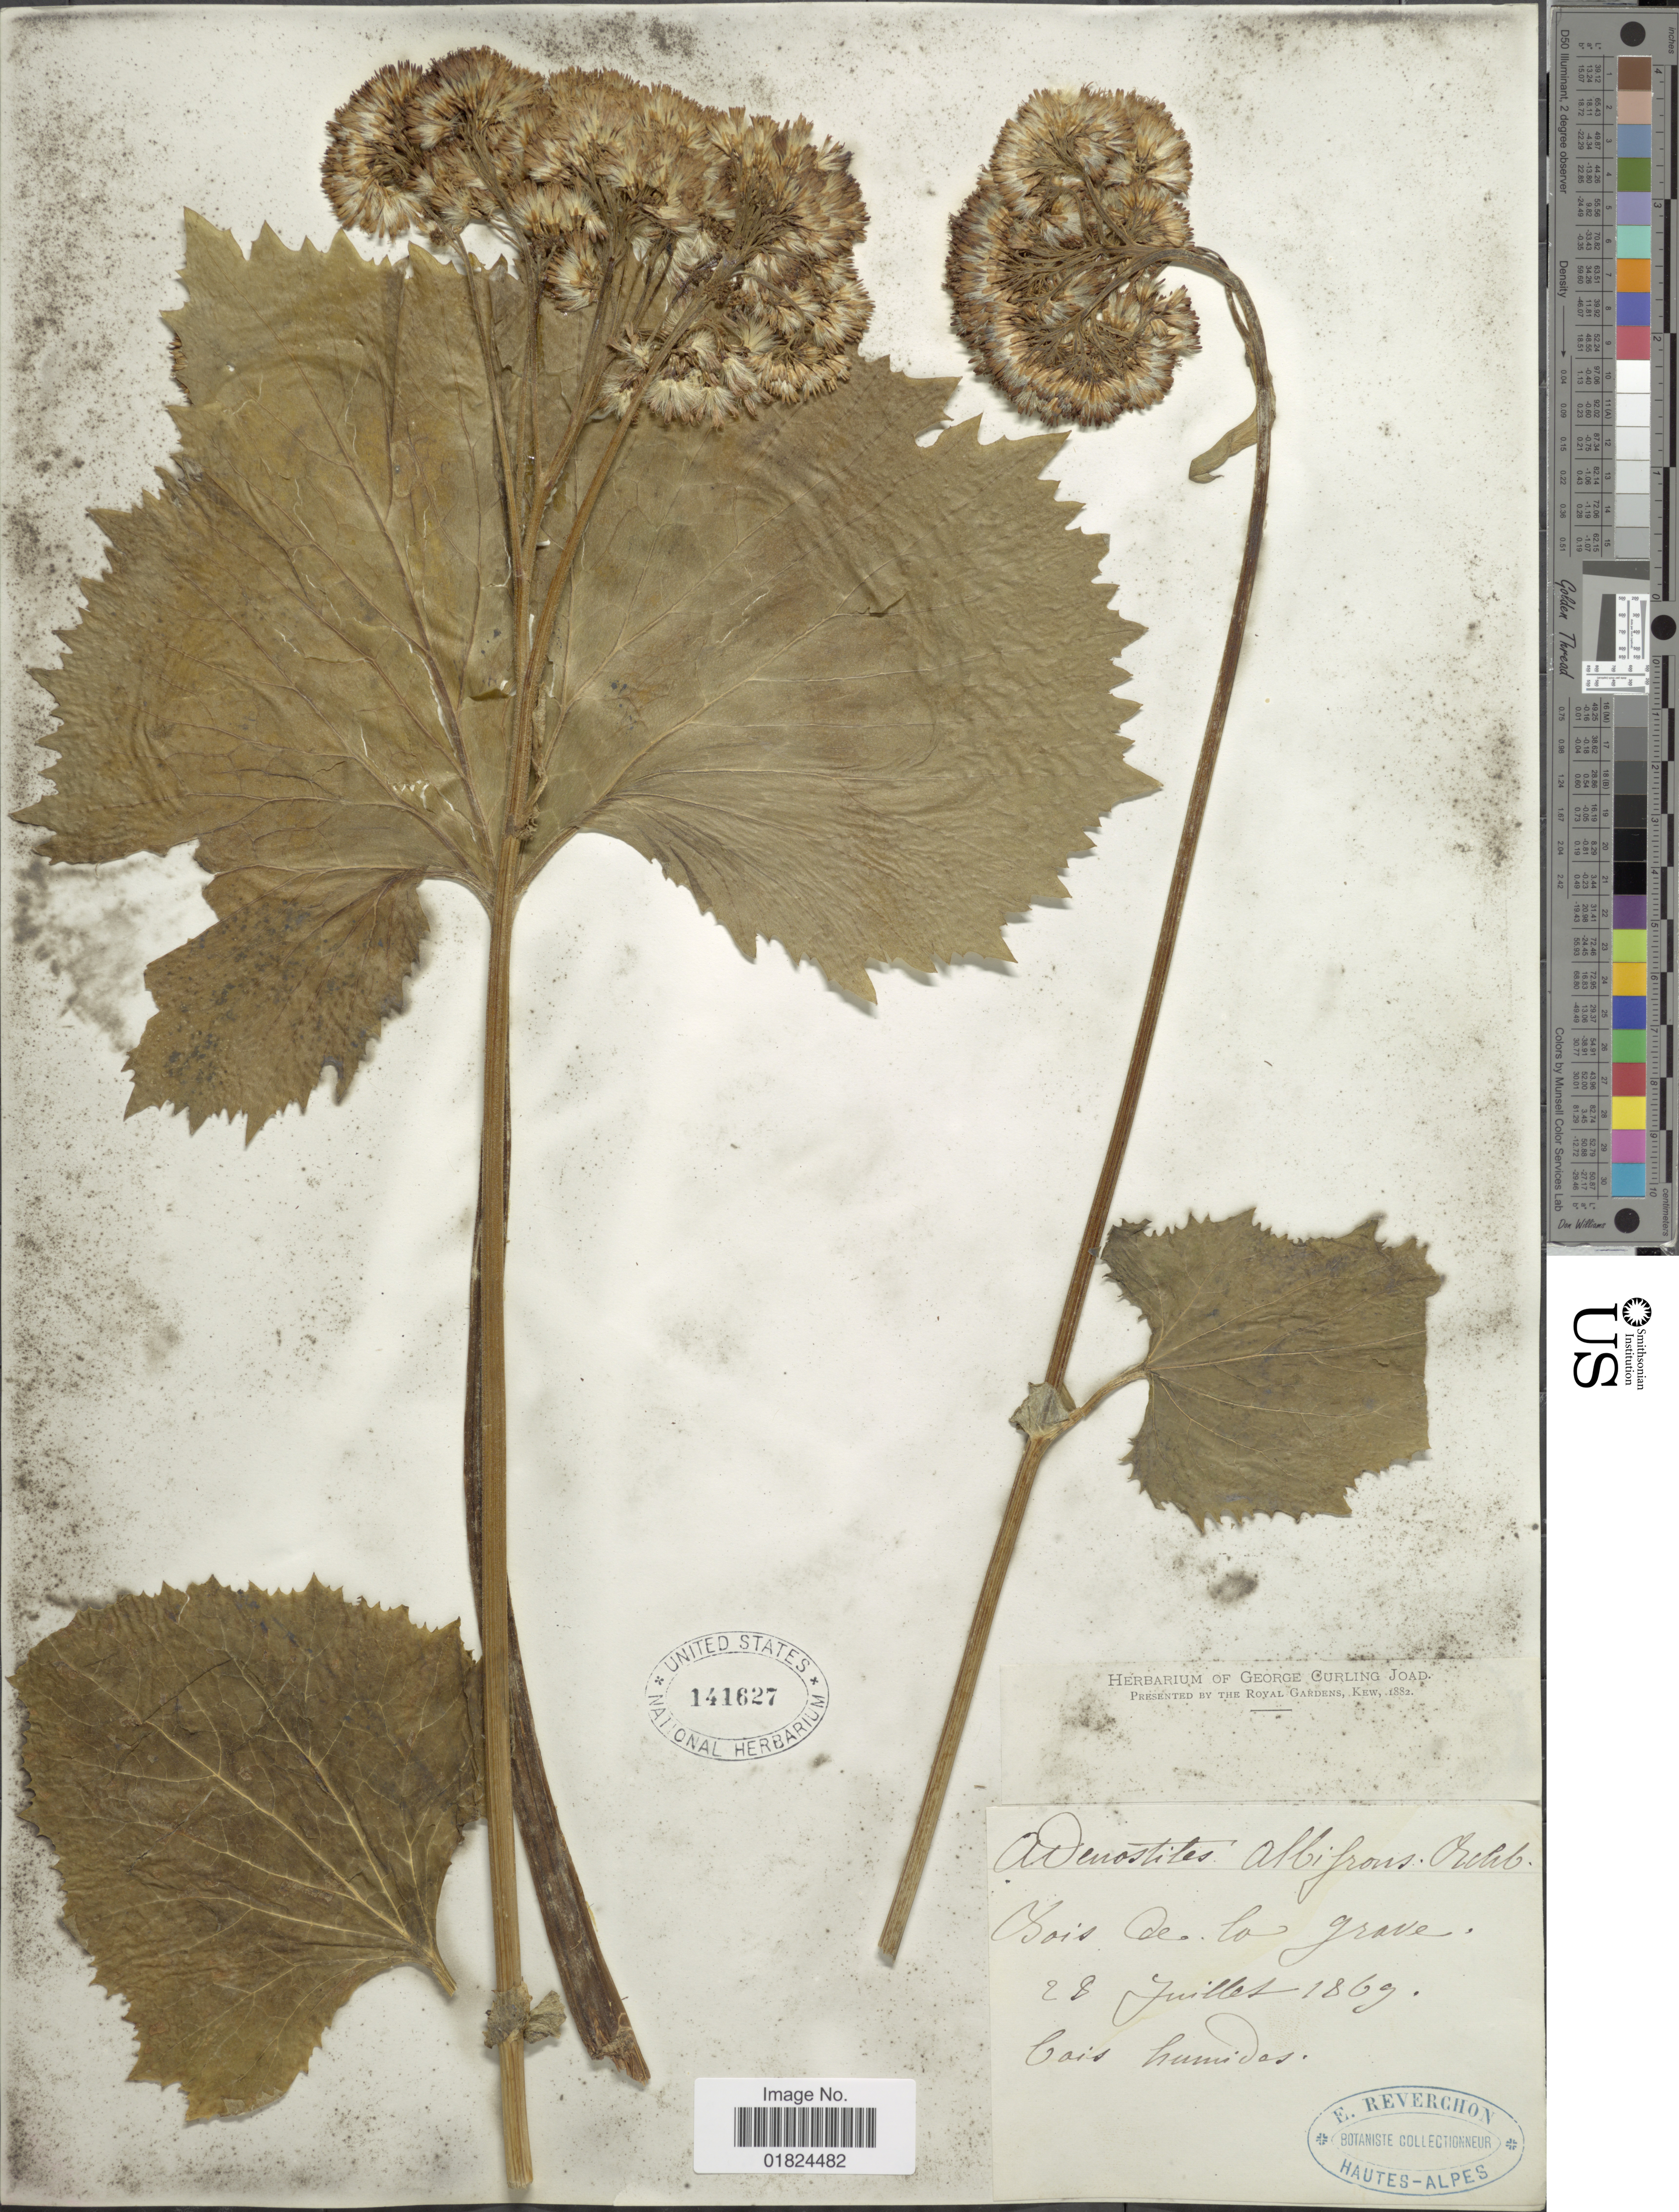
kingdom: Plantae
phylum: Tracheophyta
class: Magnoliopsida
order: Asterales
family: Asteraceae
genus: Adenostyles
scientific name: Adenostyles alliariae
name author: (Gouan) A. Kern.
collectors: E. Reverchon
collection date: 1869-07-28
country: France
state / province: Provence-Alpes-Côte d'Azur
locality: Bois de La Grave, bois humides [woods of La Grave, wet woods]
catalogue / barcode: US 141627